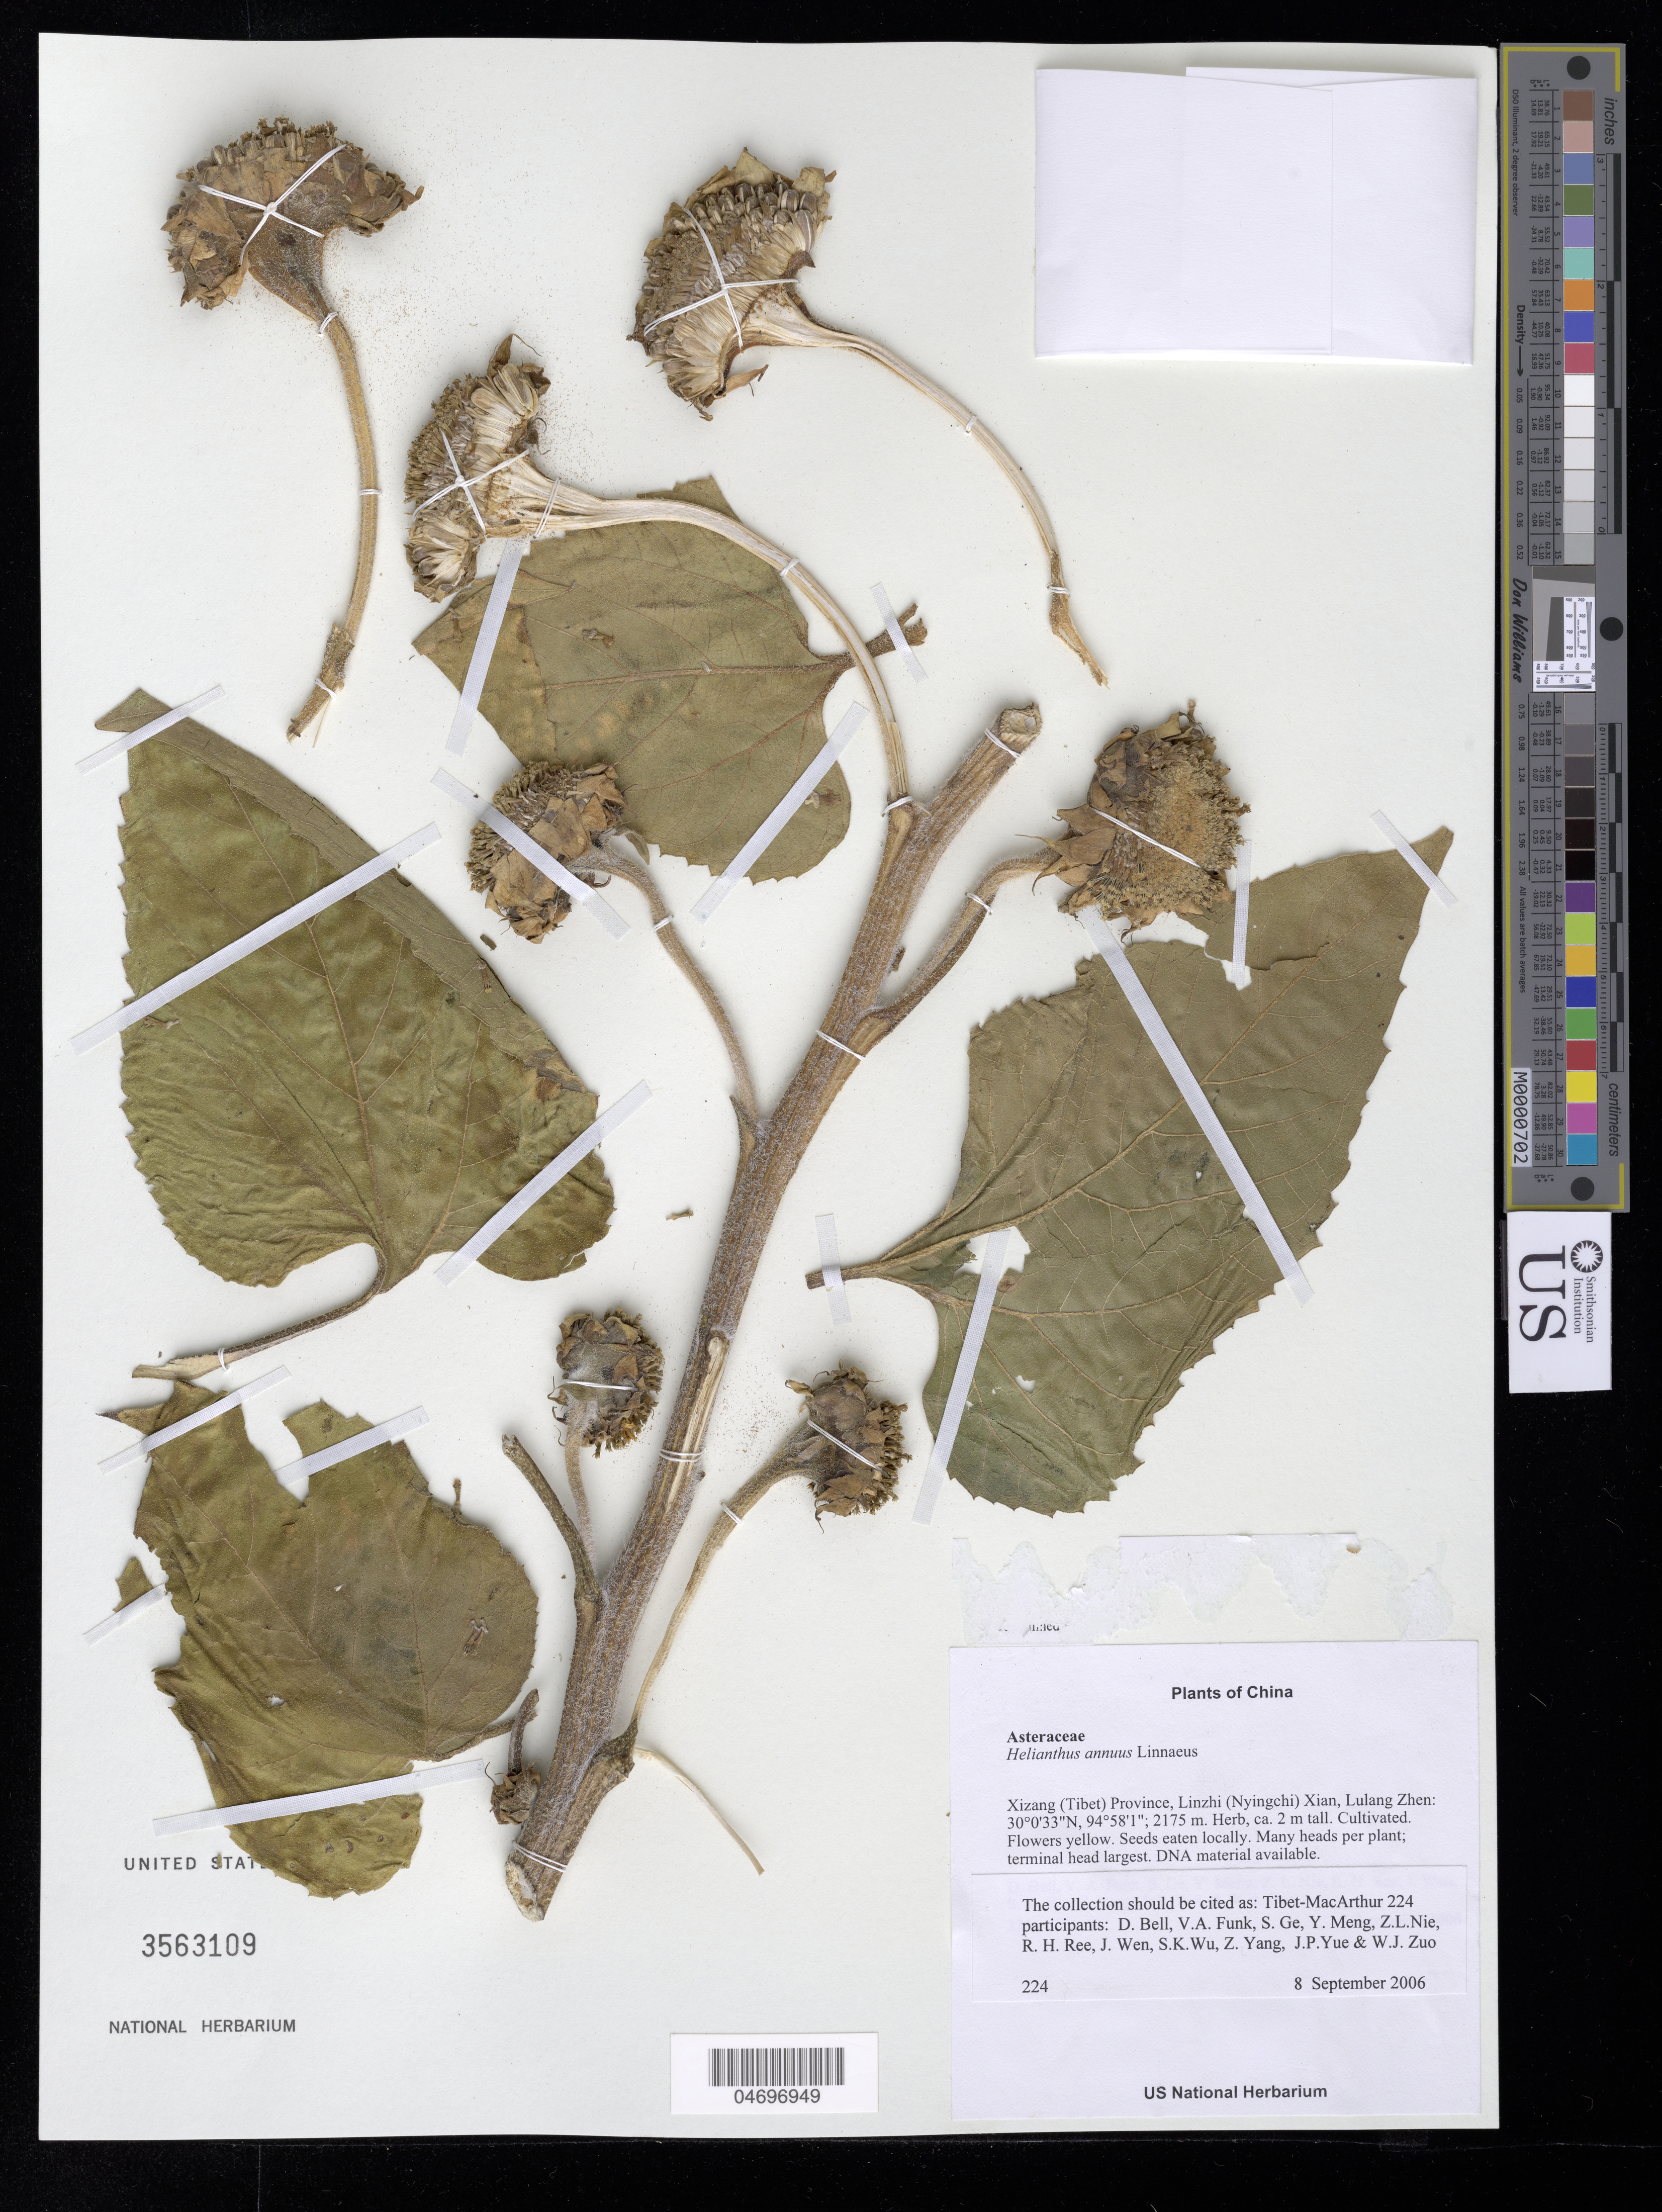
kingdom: Plantae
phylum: Tracheophyta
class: Magnoliopsida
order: Asterales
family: Asteraceae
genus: Helianthus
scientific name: Helianthus annuus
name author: L.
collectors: Tibet-MacArthur, D. A. Bell, V. Funk, S. Ge, Y. Meng, Z. Nie, R. Ree, J. Wen, S. K. Wu, Z. Yang, J. Yue & W. Zuo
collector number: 224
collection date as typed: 08 Sep 2006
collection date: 2006-09-08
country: China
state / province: Xizang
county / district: Linzhi (Nyingchi) Xian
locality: Lulang Zhen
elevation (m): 2175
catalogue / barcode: US 3563109